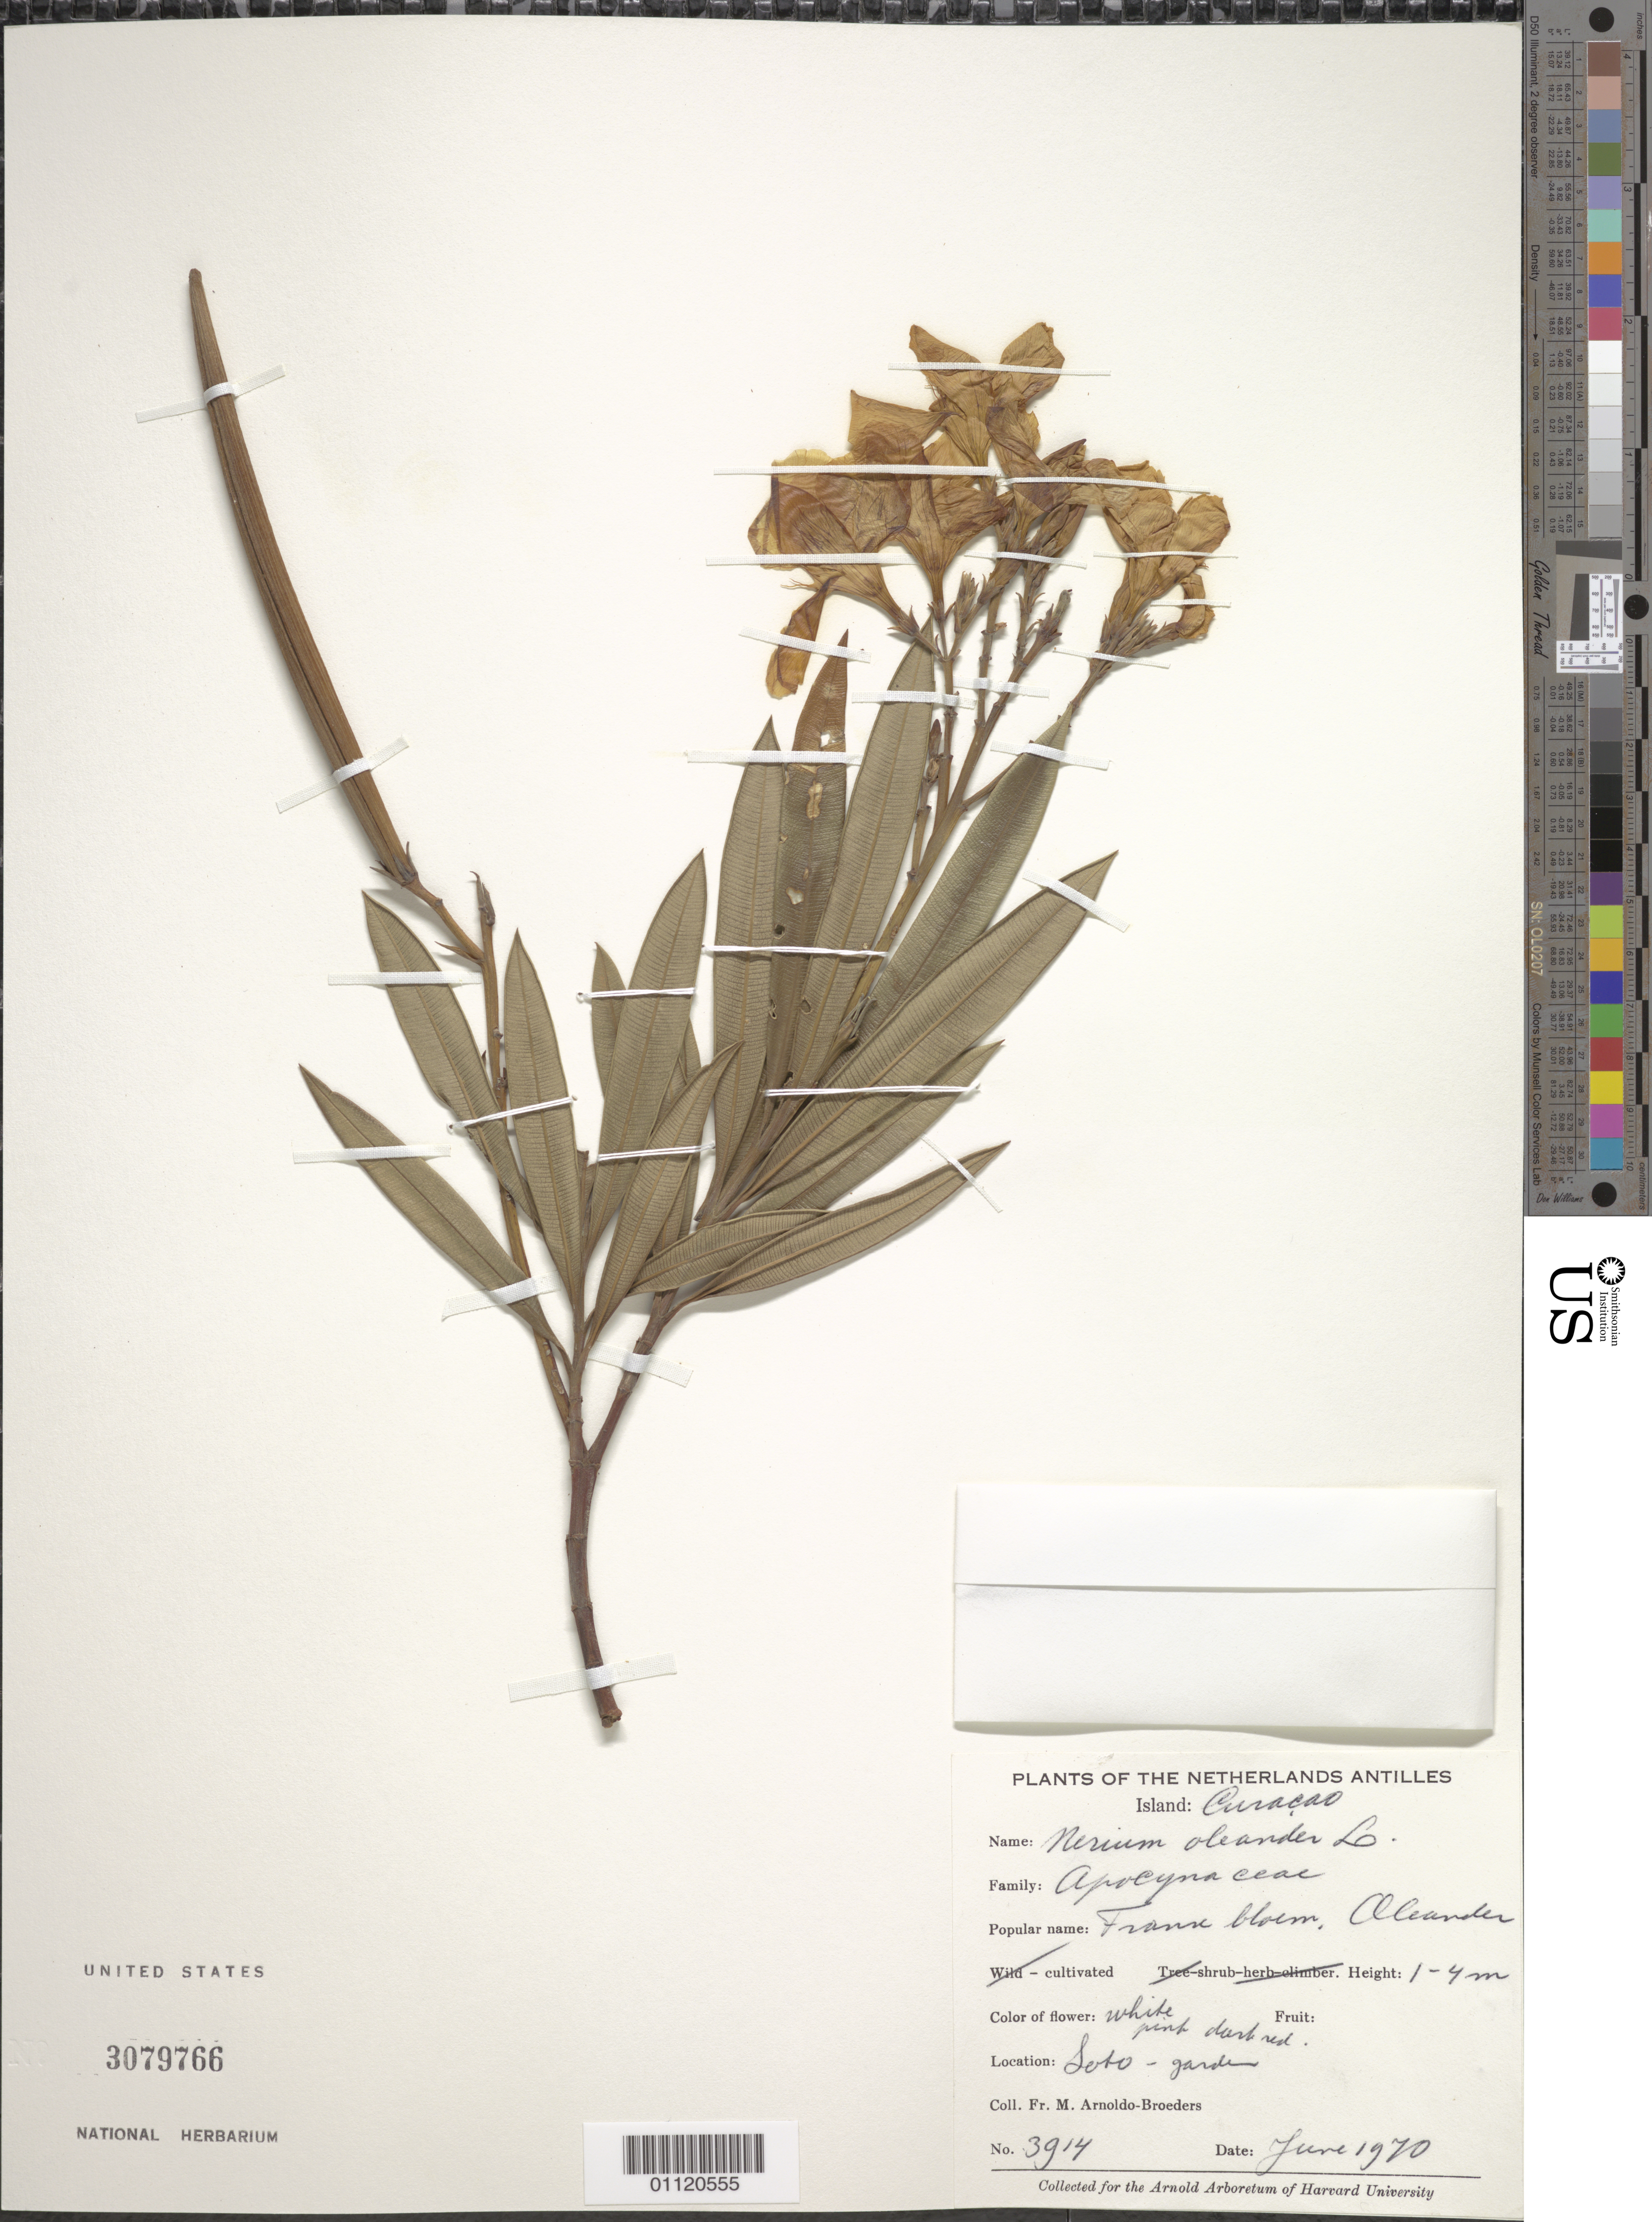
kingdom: Plantae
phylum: Tracheophyta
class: Magnoliopsida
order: Gentianales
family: Apocynaceae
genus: Nerium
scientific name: Nerium oleander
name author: L.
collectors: N. Arnoldo-Broeders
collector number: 3914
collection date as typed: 01 Jun 1970 to 30 Jun 1970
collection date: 1970-06-01/1970-06-30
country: Curaçao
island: Curaçao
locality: Soto - garden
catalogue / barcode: US 3079766